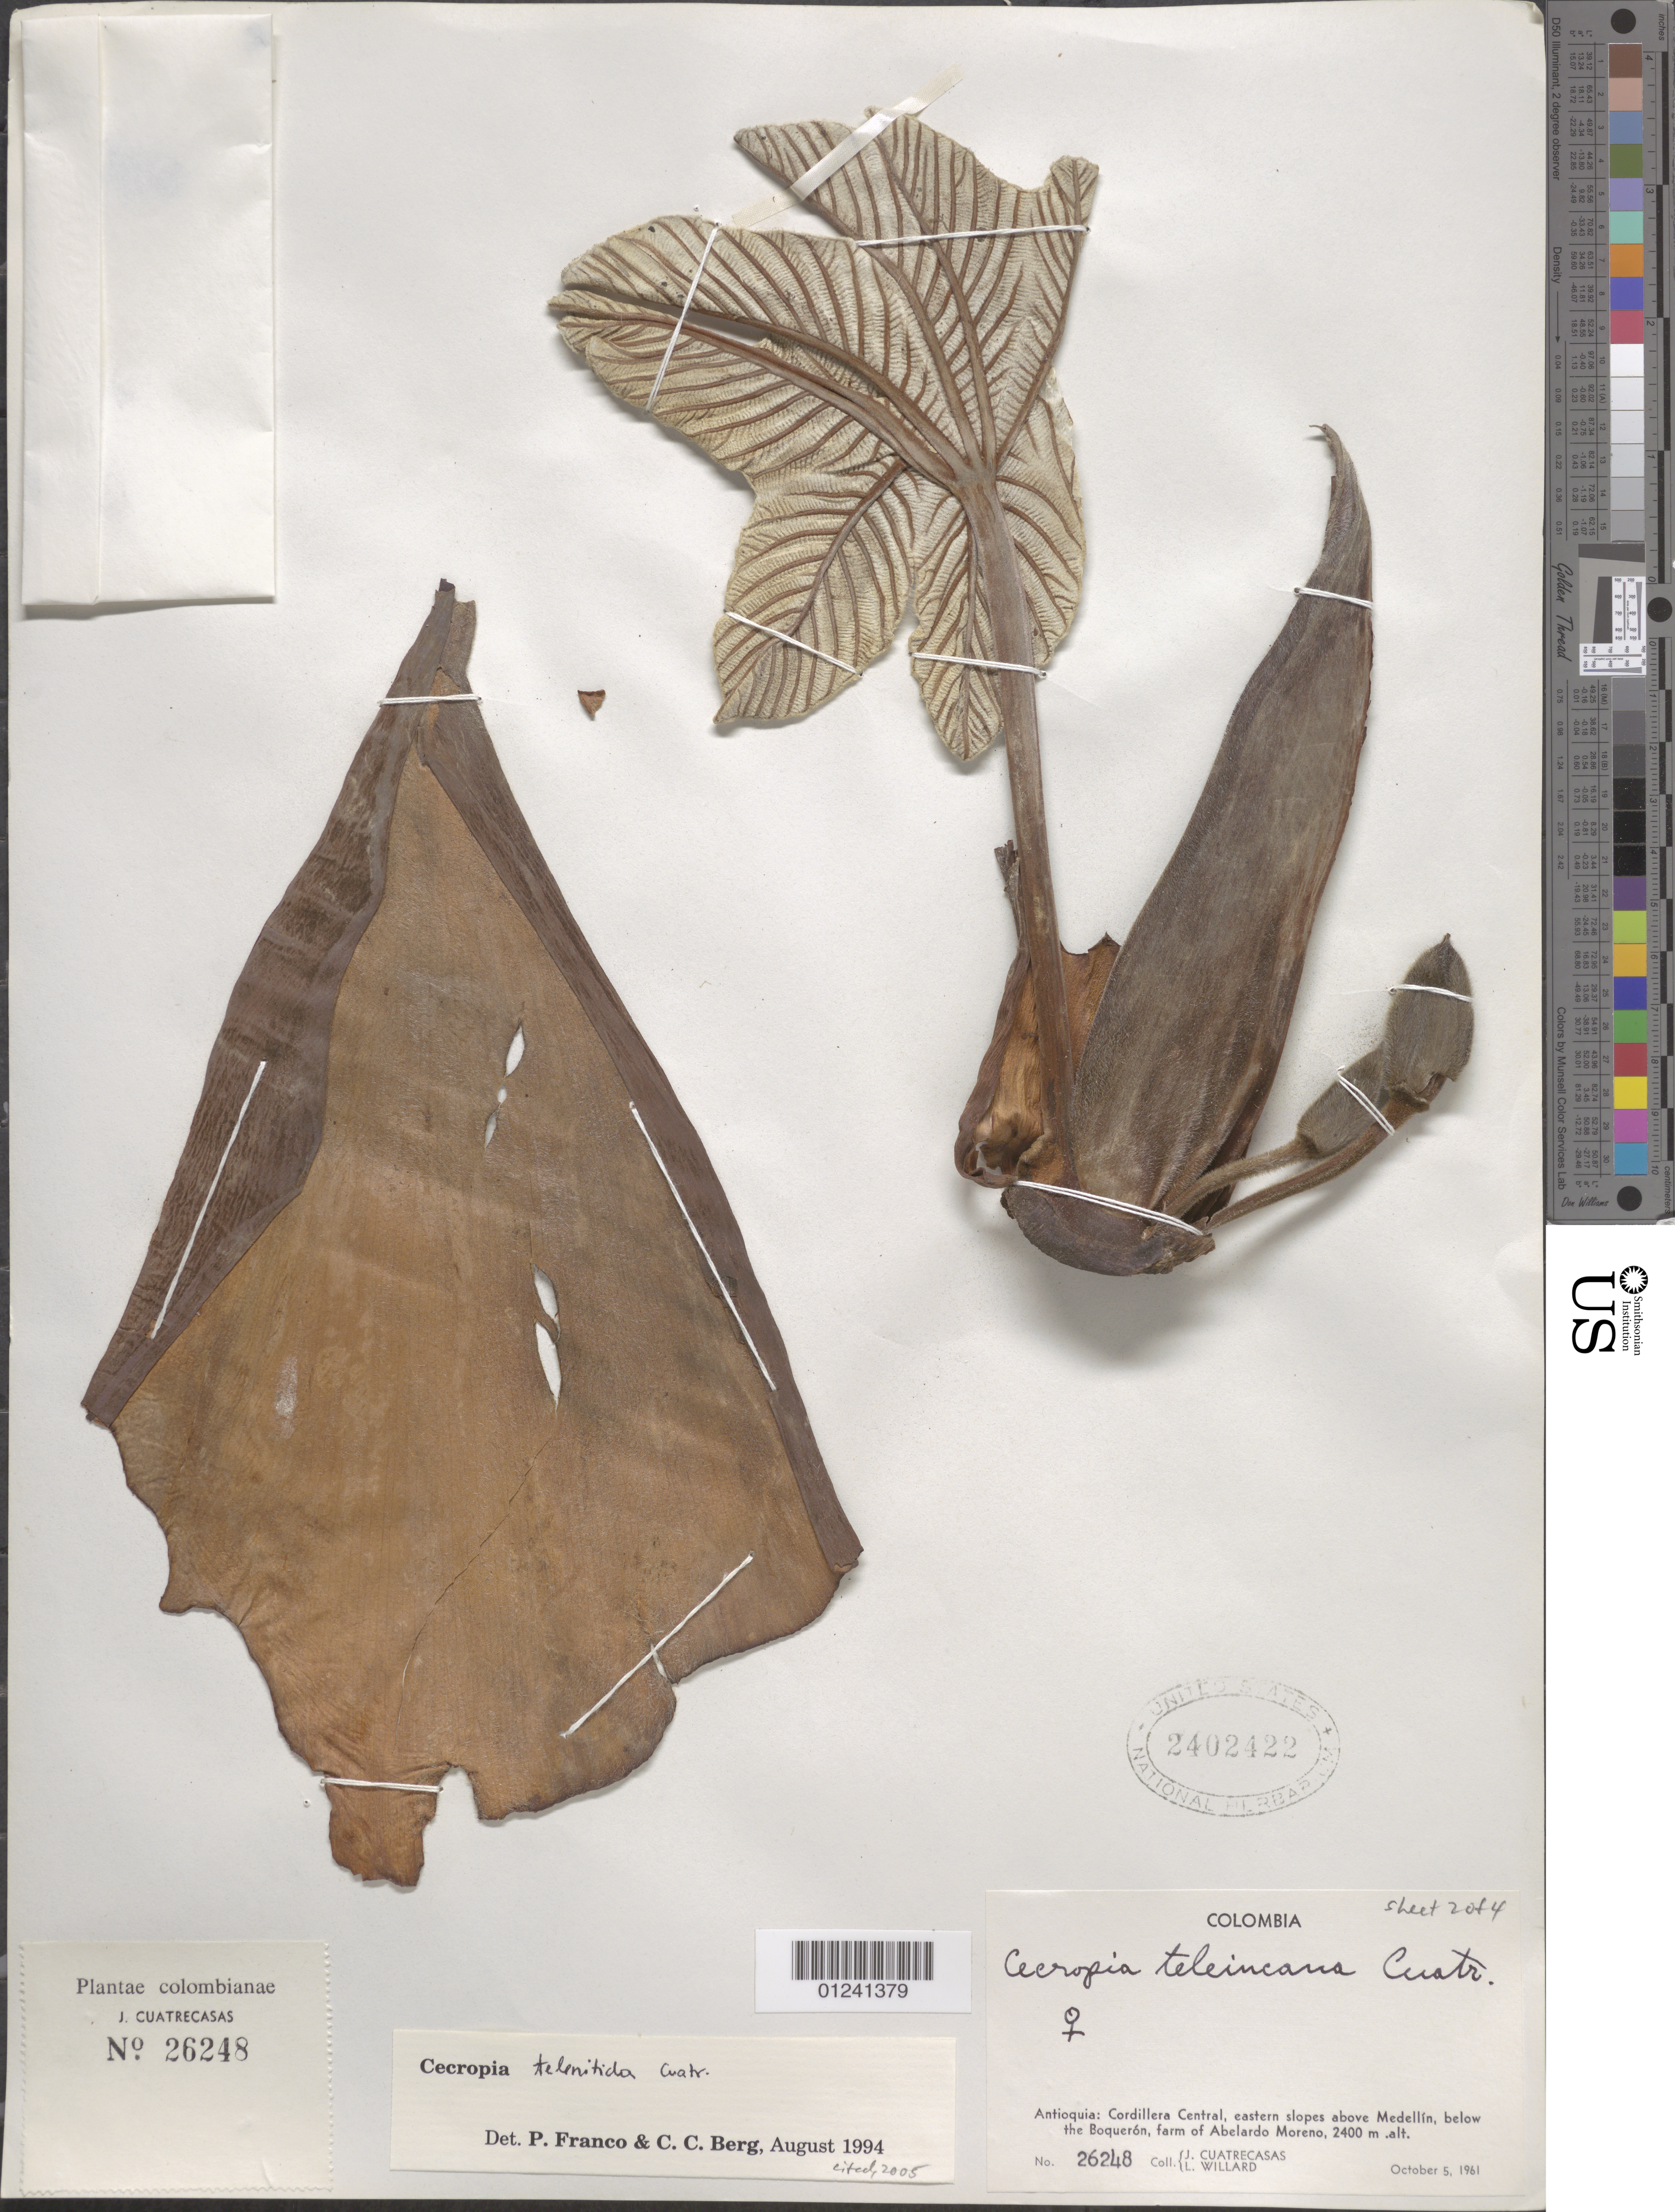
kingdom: Plantae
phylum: Tracheophyta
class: Magnoliopsida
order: Rosales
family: Urticaceae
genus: Cecropia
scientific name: Cecropia telenitida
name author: Cuatrec.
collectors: J. Cuatrecasas & L. Willard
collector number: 26248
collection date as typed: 05 Oct 1961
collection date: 1961-10-05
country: Colombia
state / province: Antioquia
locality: Cordillera Central, eastern slopes above Medllin, below the Boqueron, farm of Abelardo Moreno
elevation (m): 2400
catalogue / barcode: US 2402422